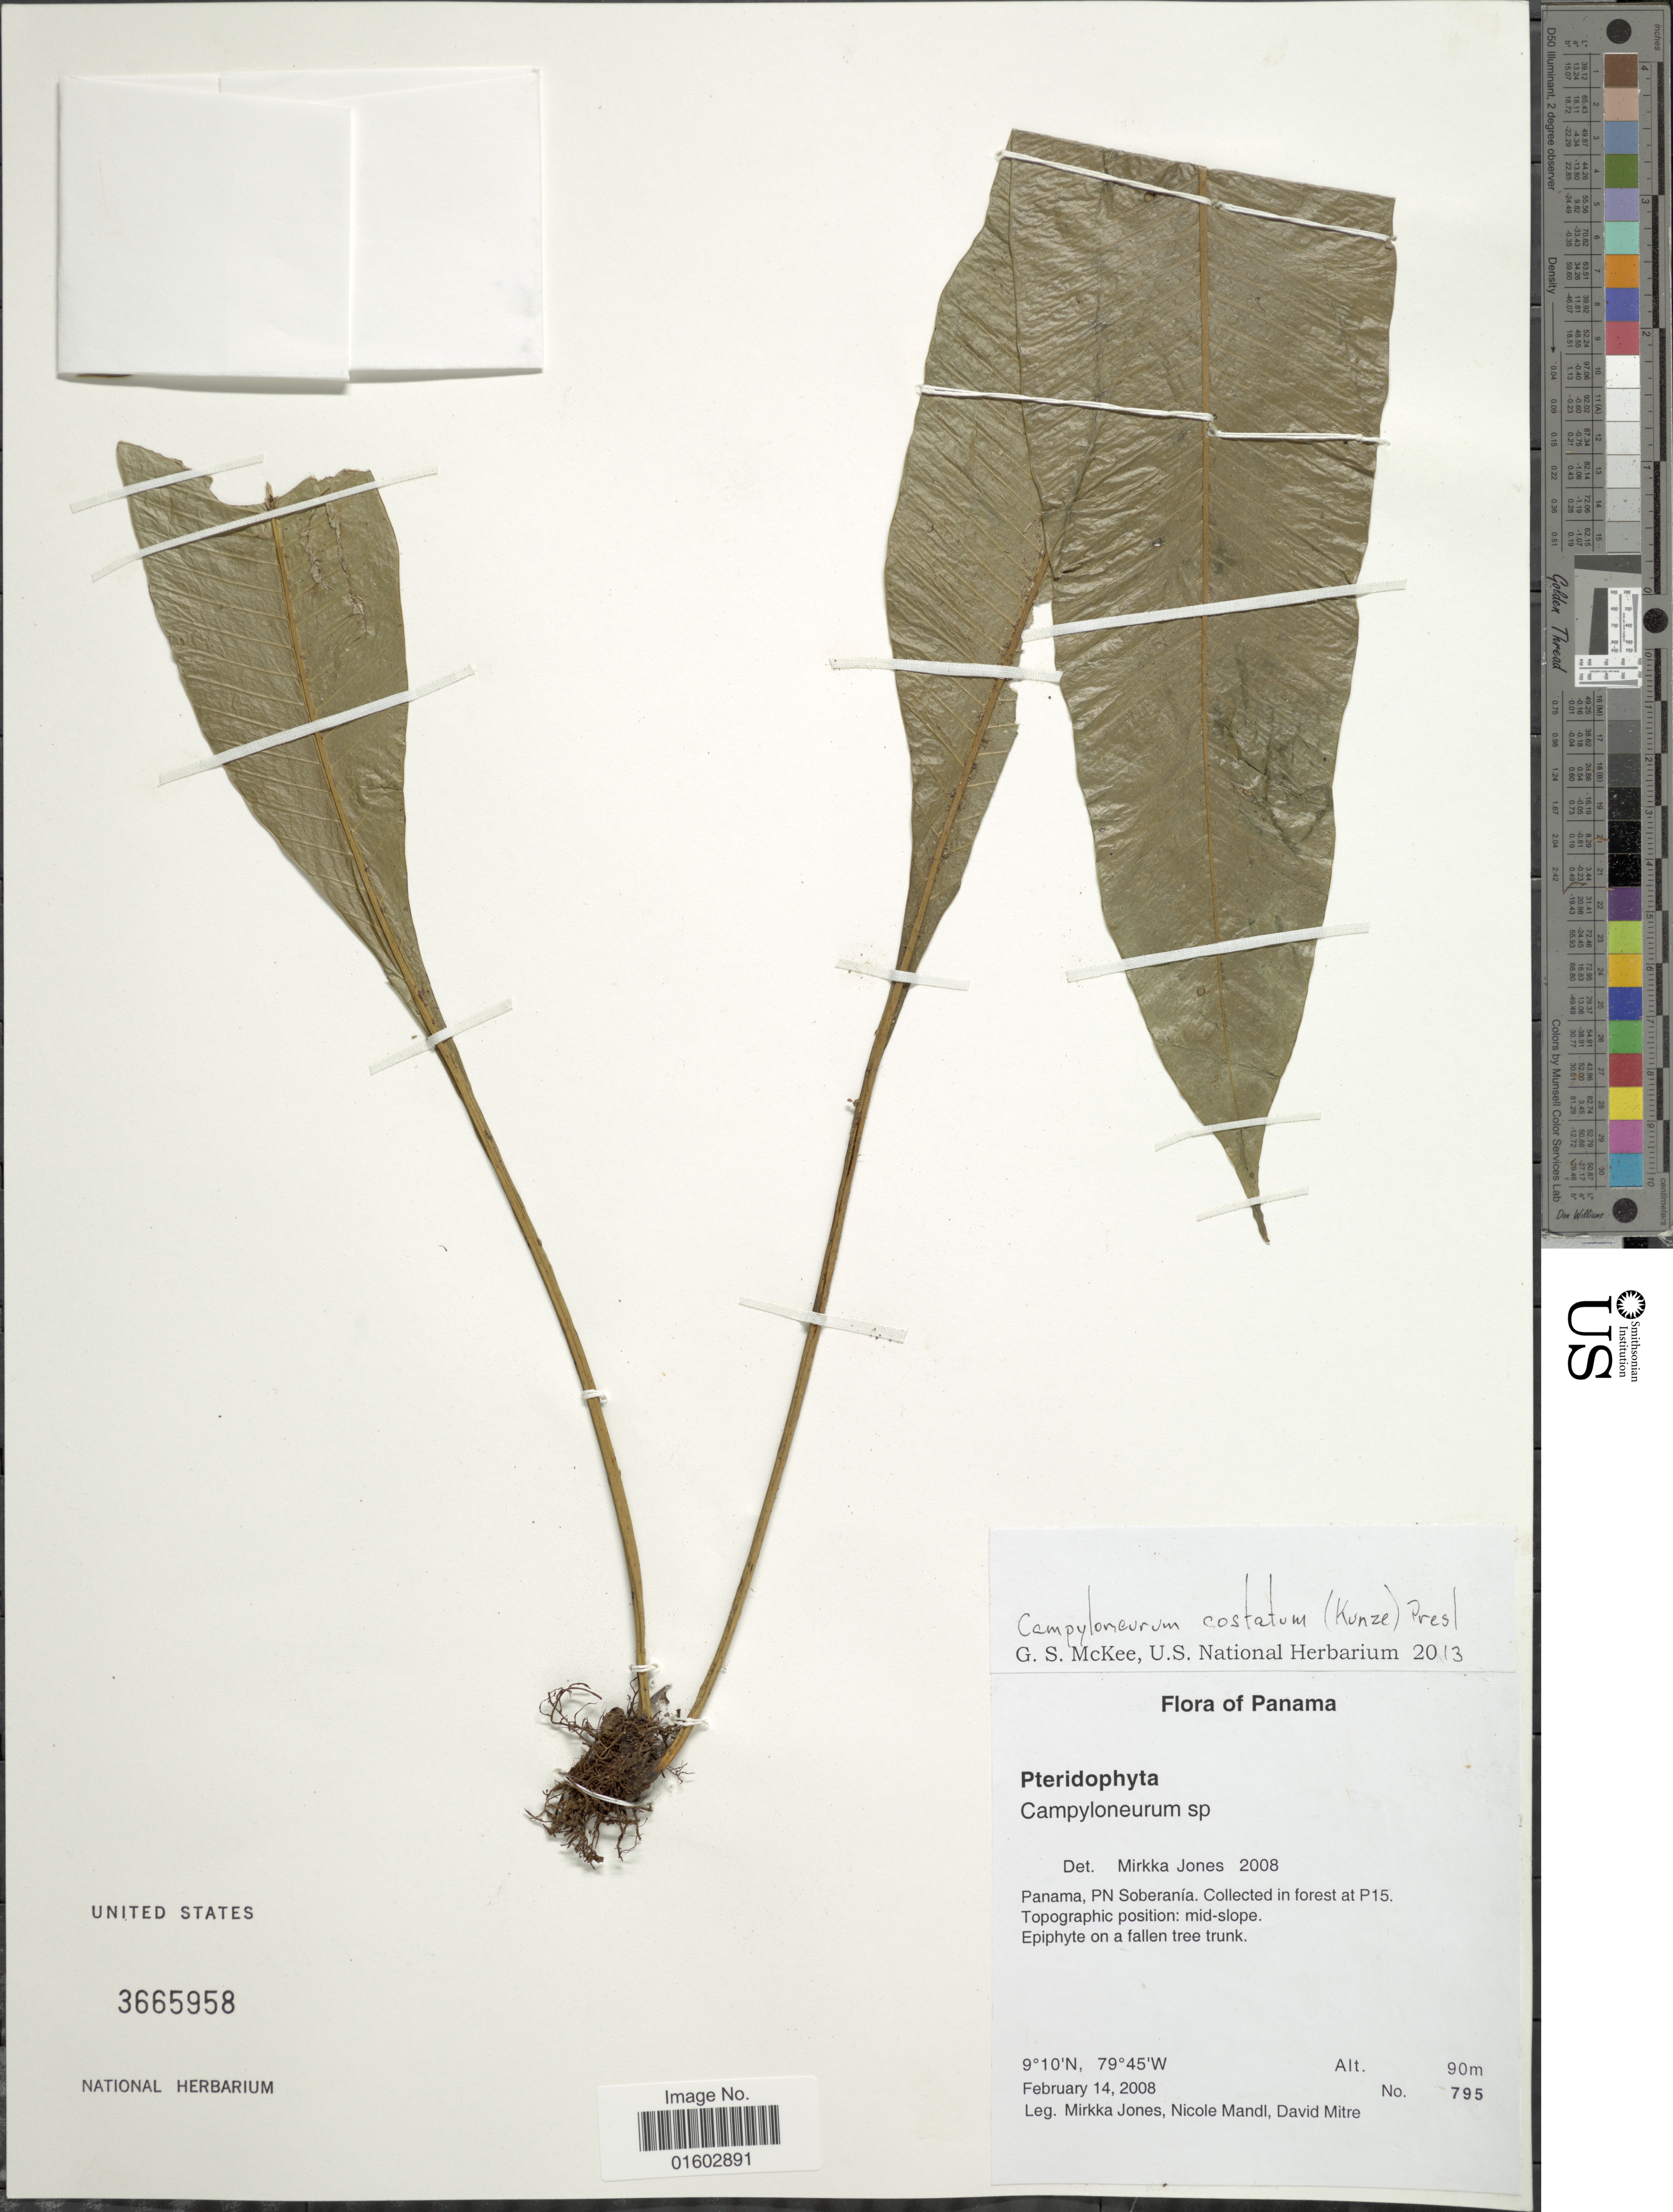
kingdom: Plantae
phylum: Tracheophyta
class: Polypodiopsida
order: Polypodiales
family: Polypodiaceae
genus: Campyloneurum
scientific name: Campyloneurum costatum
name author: (Kunze) C. Presl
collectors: M. Jones, N. Mandl & D. Mitre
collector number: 795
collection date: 2008-02-14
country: Panama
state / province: Panamá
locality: Panama. PN Soberania. Collected in forest at P15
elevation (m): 90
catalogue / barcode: US 3665958